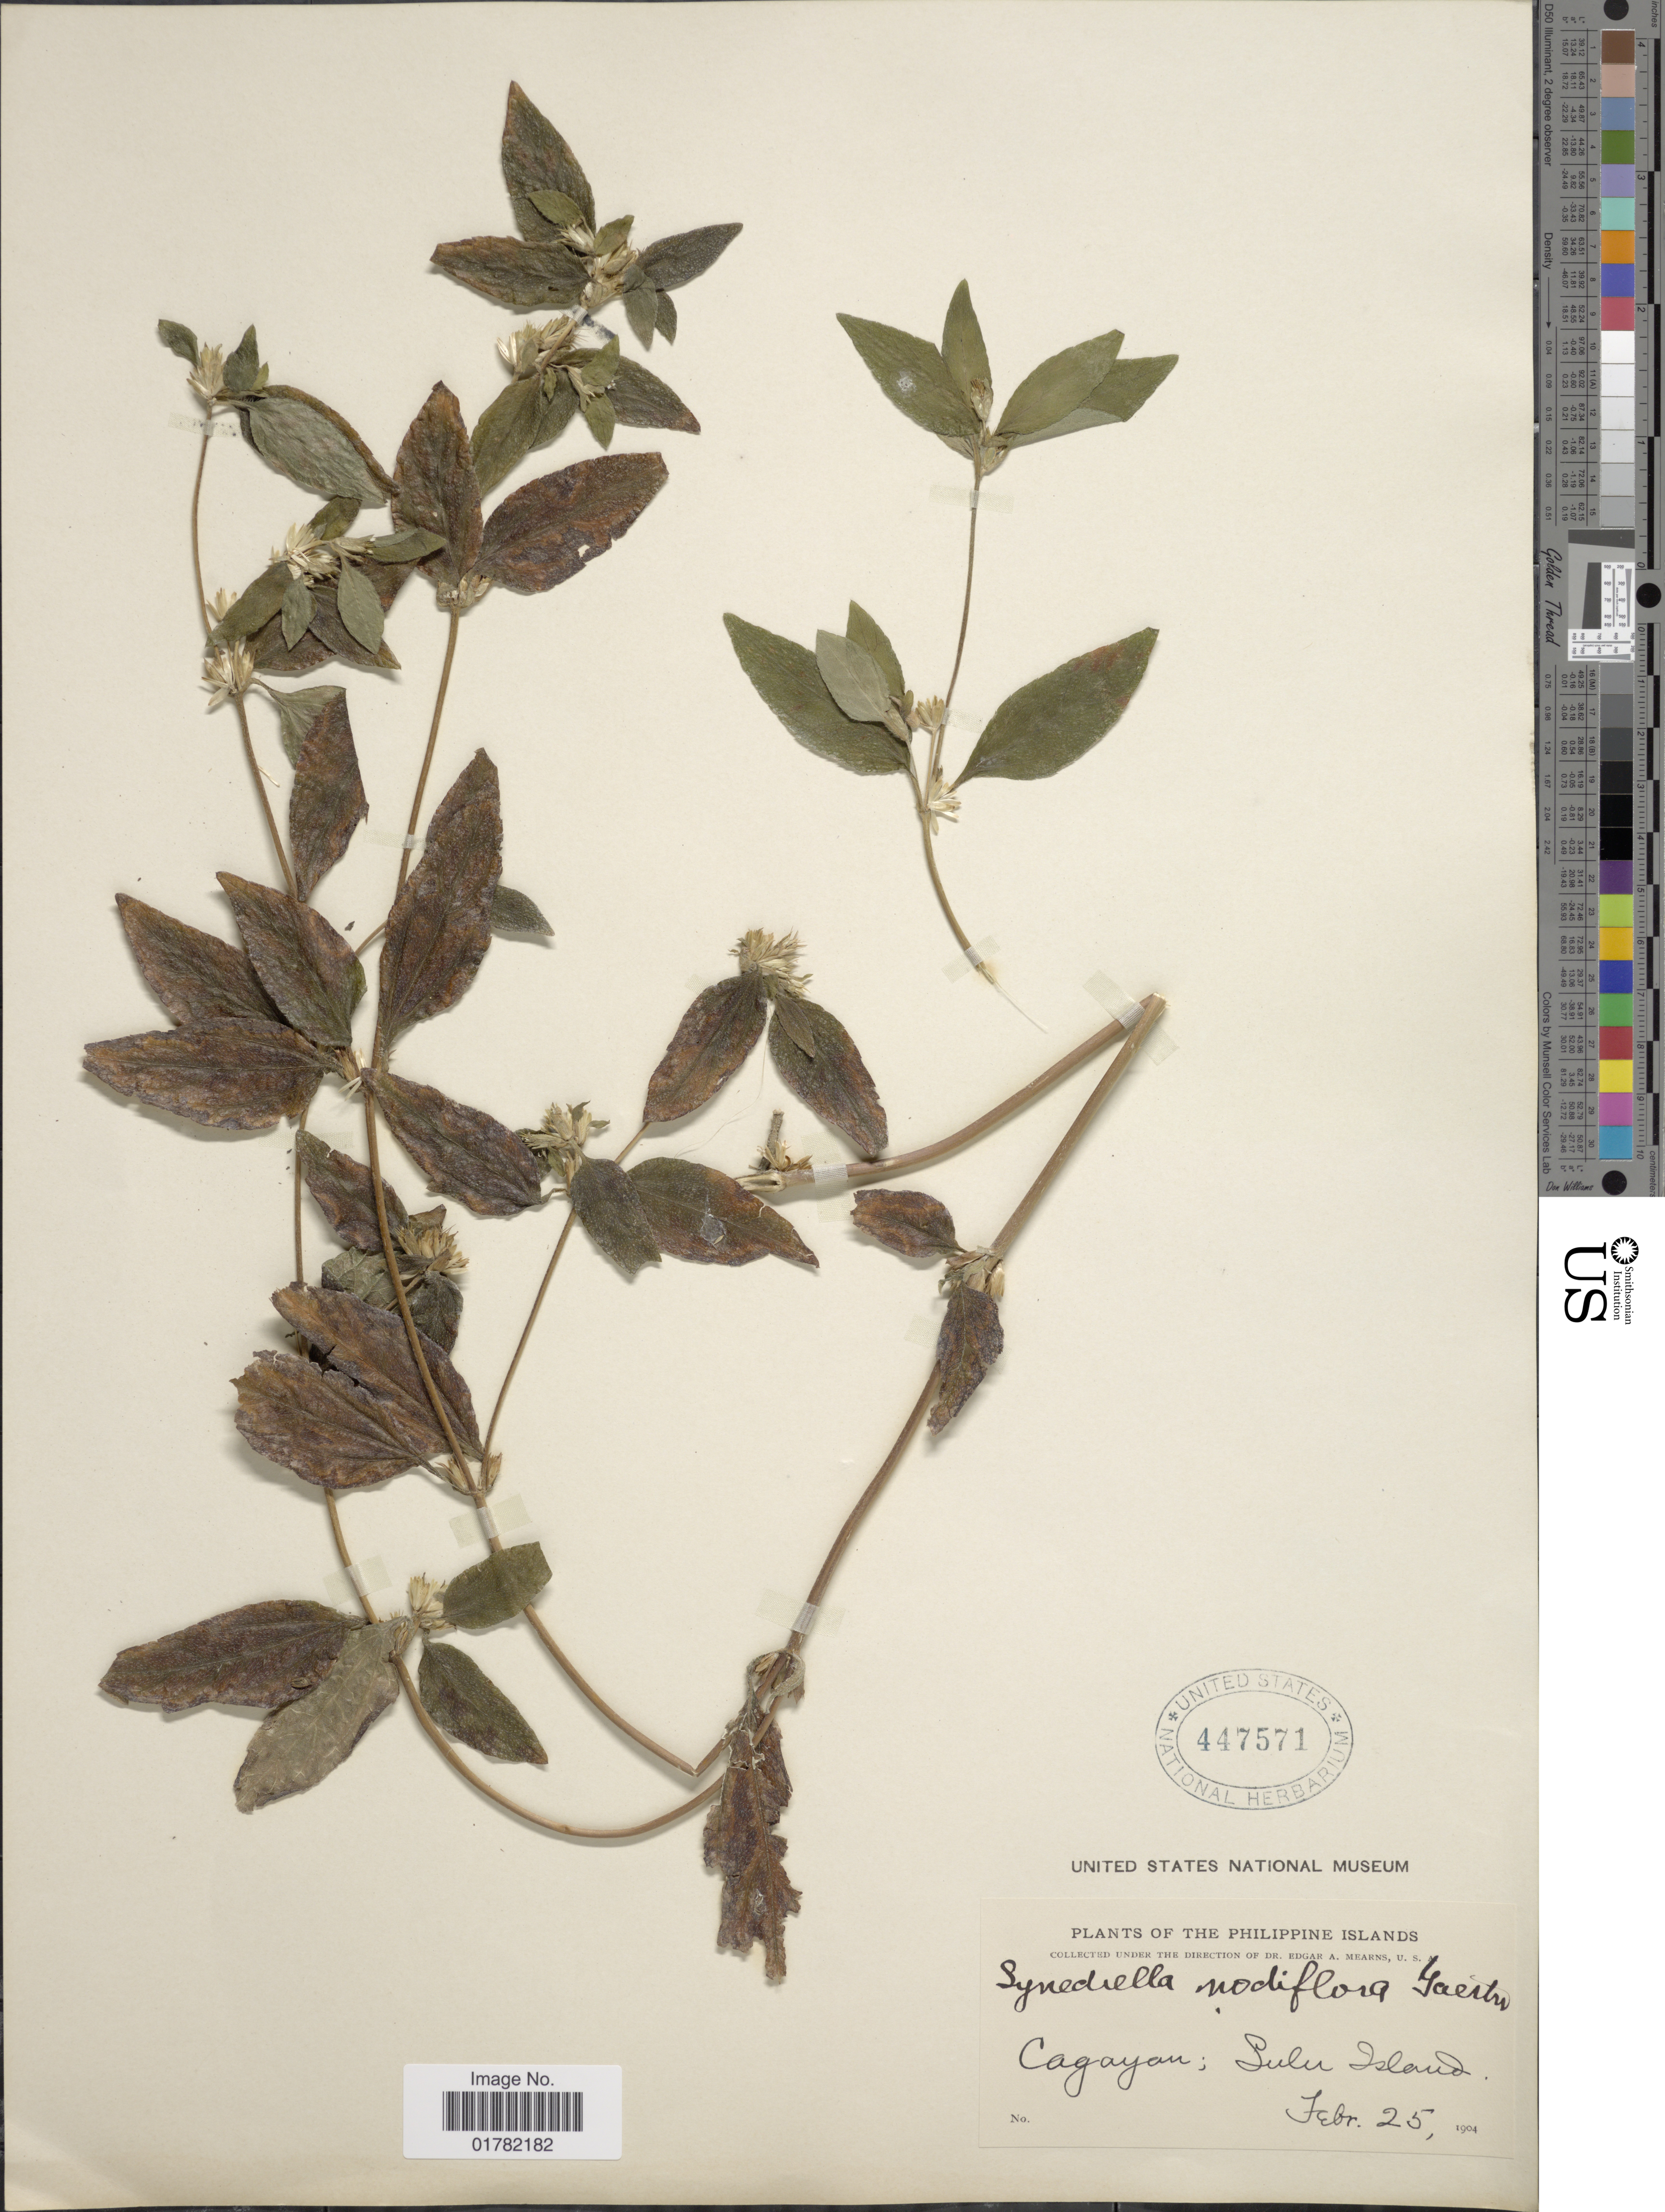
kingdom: Plantae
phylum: Tracheophyta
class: Magnoliopsida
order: Asterales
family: Asteraceae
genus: Synedrella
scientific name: Synedrella nodiflora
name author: (L.) Gaertn.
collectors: E. A. Mearns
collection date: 1904-02-25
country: Philippines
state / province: Muslim Mindanao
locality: The Philippine Islands, Cagayan; Sulu Islands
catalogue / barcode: US 447571